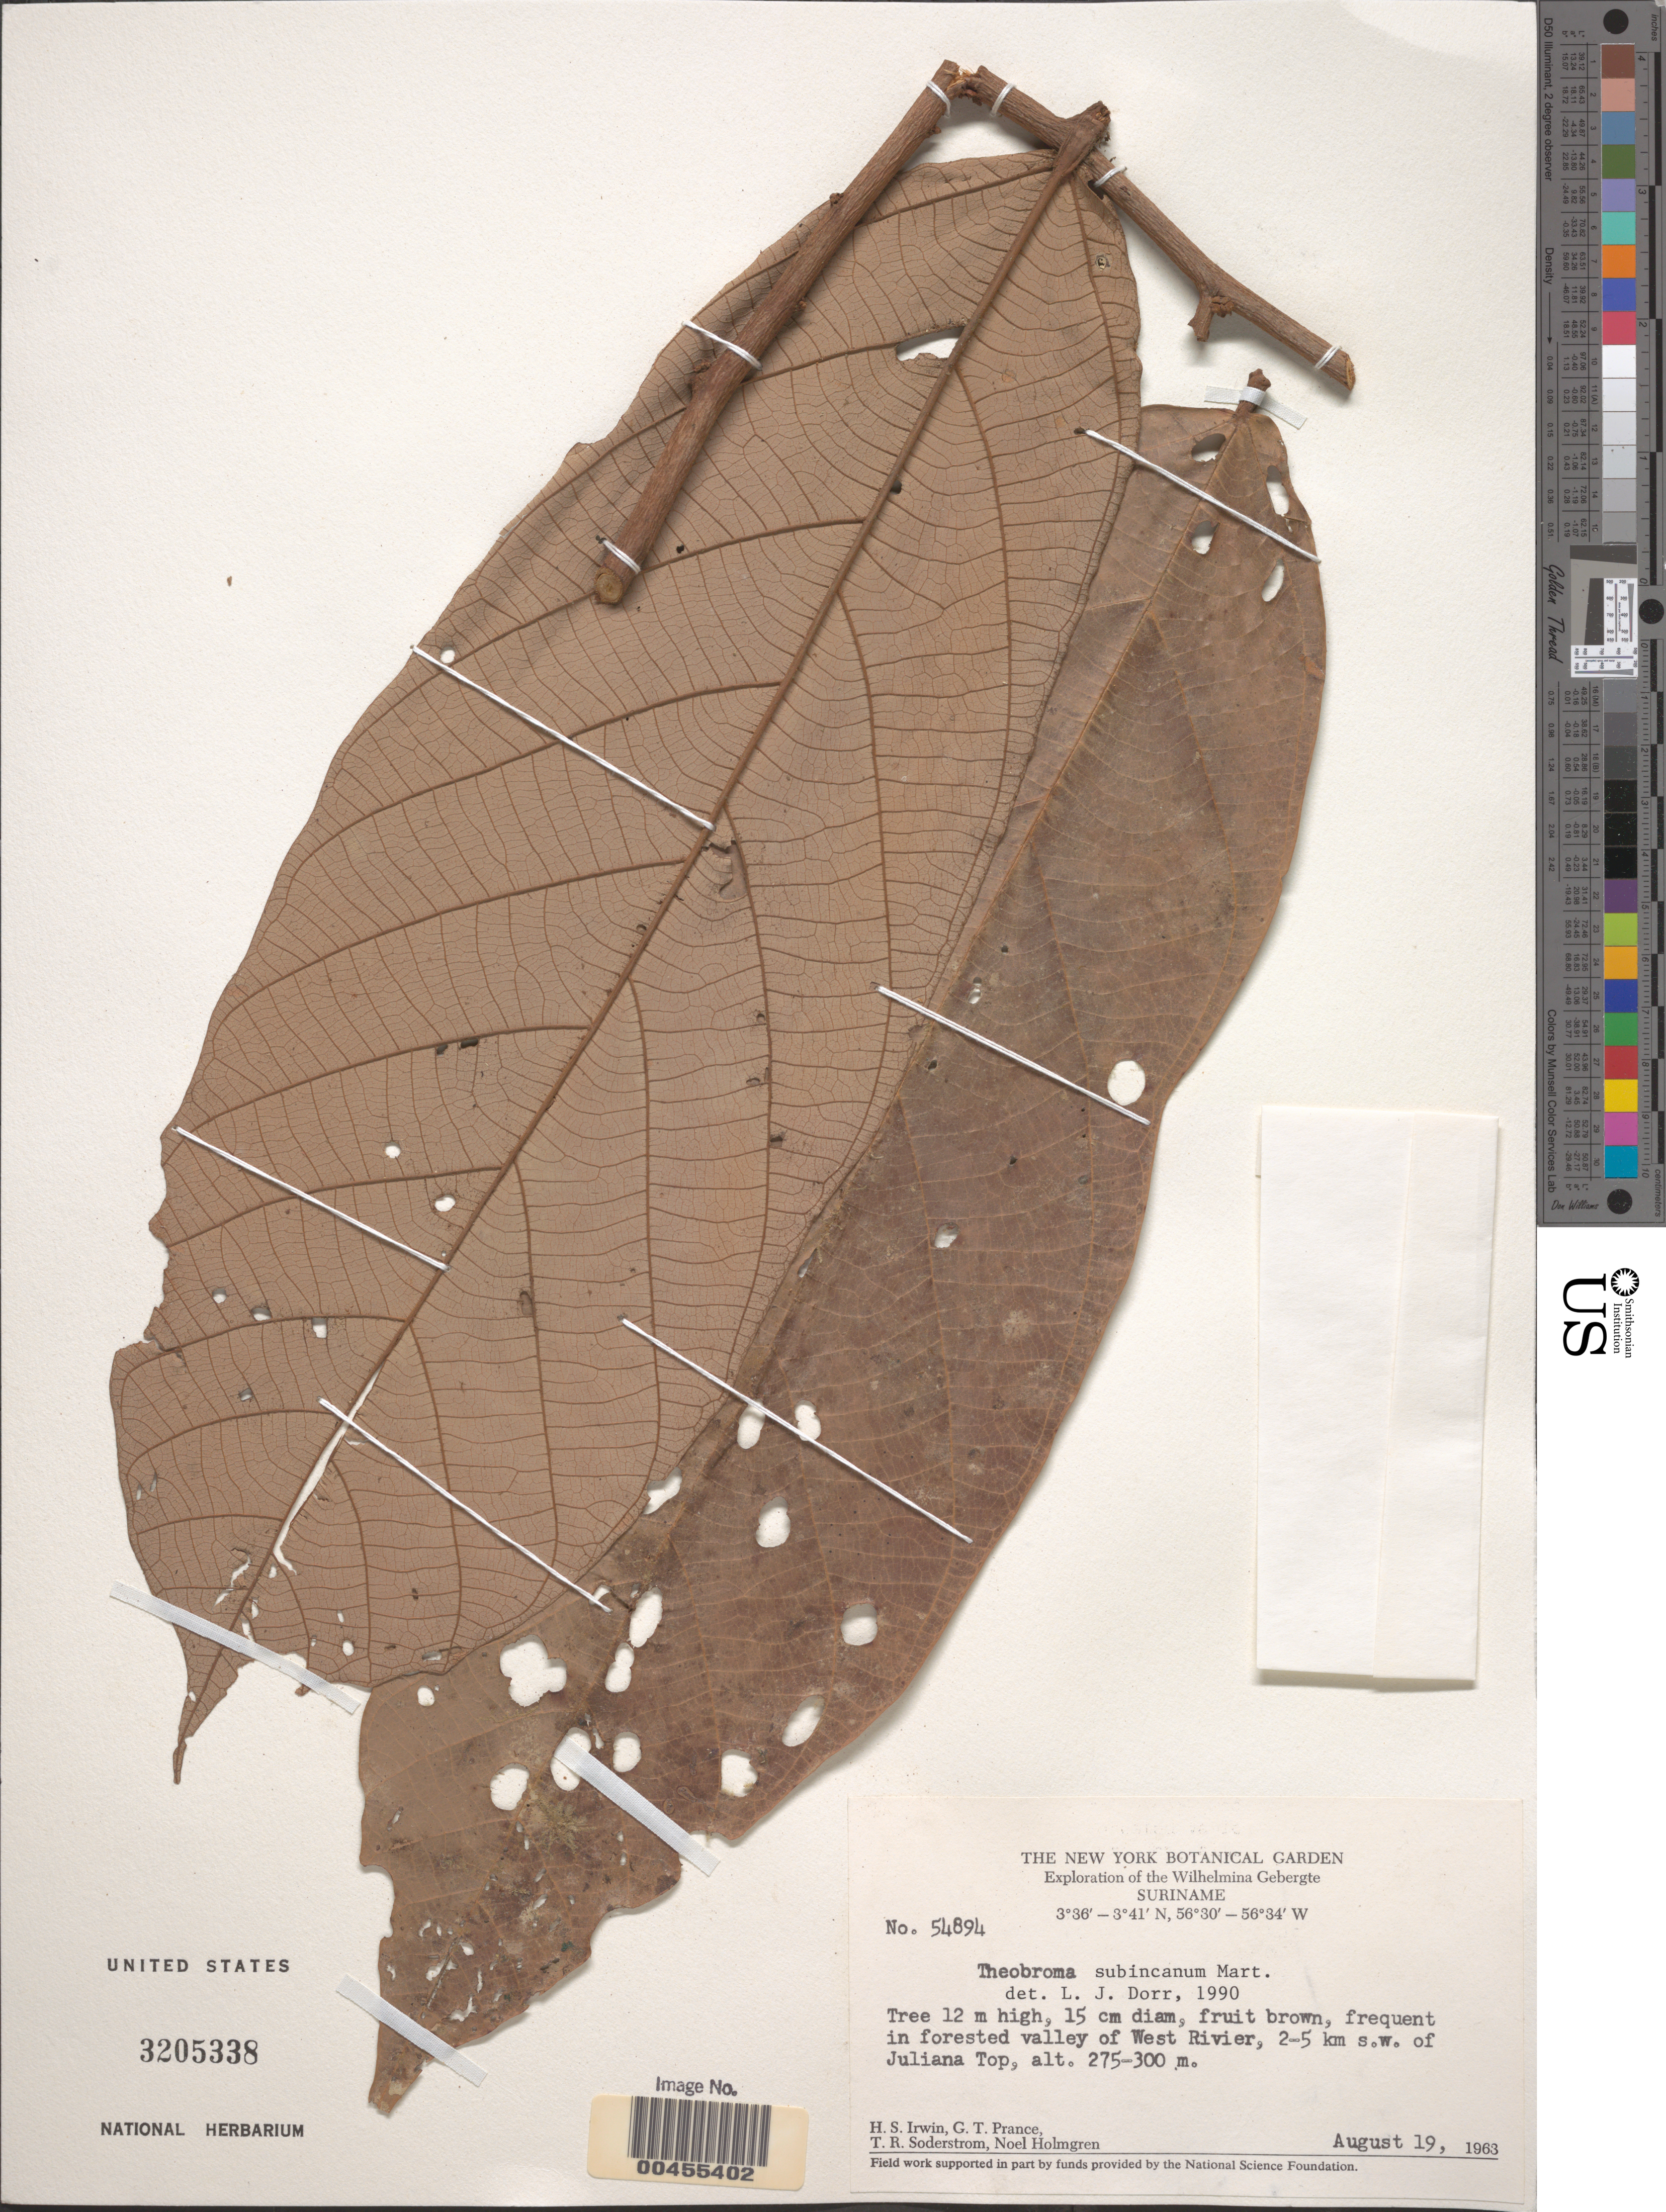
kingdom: Plantae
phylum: Tracheophyta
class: Magnoliopsida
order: Malvales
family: Malvaceae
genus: Theobroma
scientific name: Theobroma subincanum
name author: Mart.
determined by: Dorr, L. J., (BOT), Smithsonian Institution - National Museum of Natural History (UNITED STATES)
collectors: H. Irwin, G. T. Prance, T. R. Soderstrom & N. H. Holmgren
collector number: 54894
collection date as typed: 19 Aug 1963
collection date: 1963-08-19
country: Suriname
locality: Valley of West Rivier, 2 - 5 km SW of Juliana Top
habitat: forested valley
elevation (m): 275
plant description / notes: SEE FRUIT COLLECTION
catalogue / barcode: US 3205338